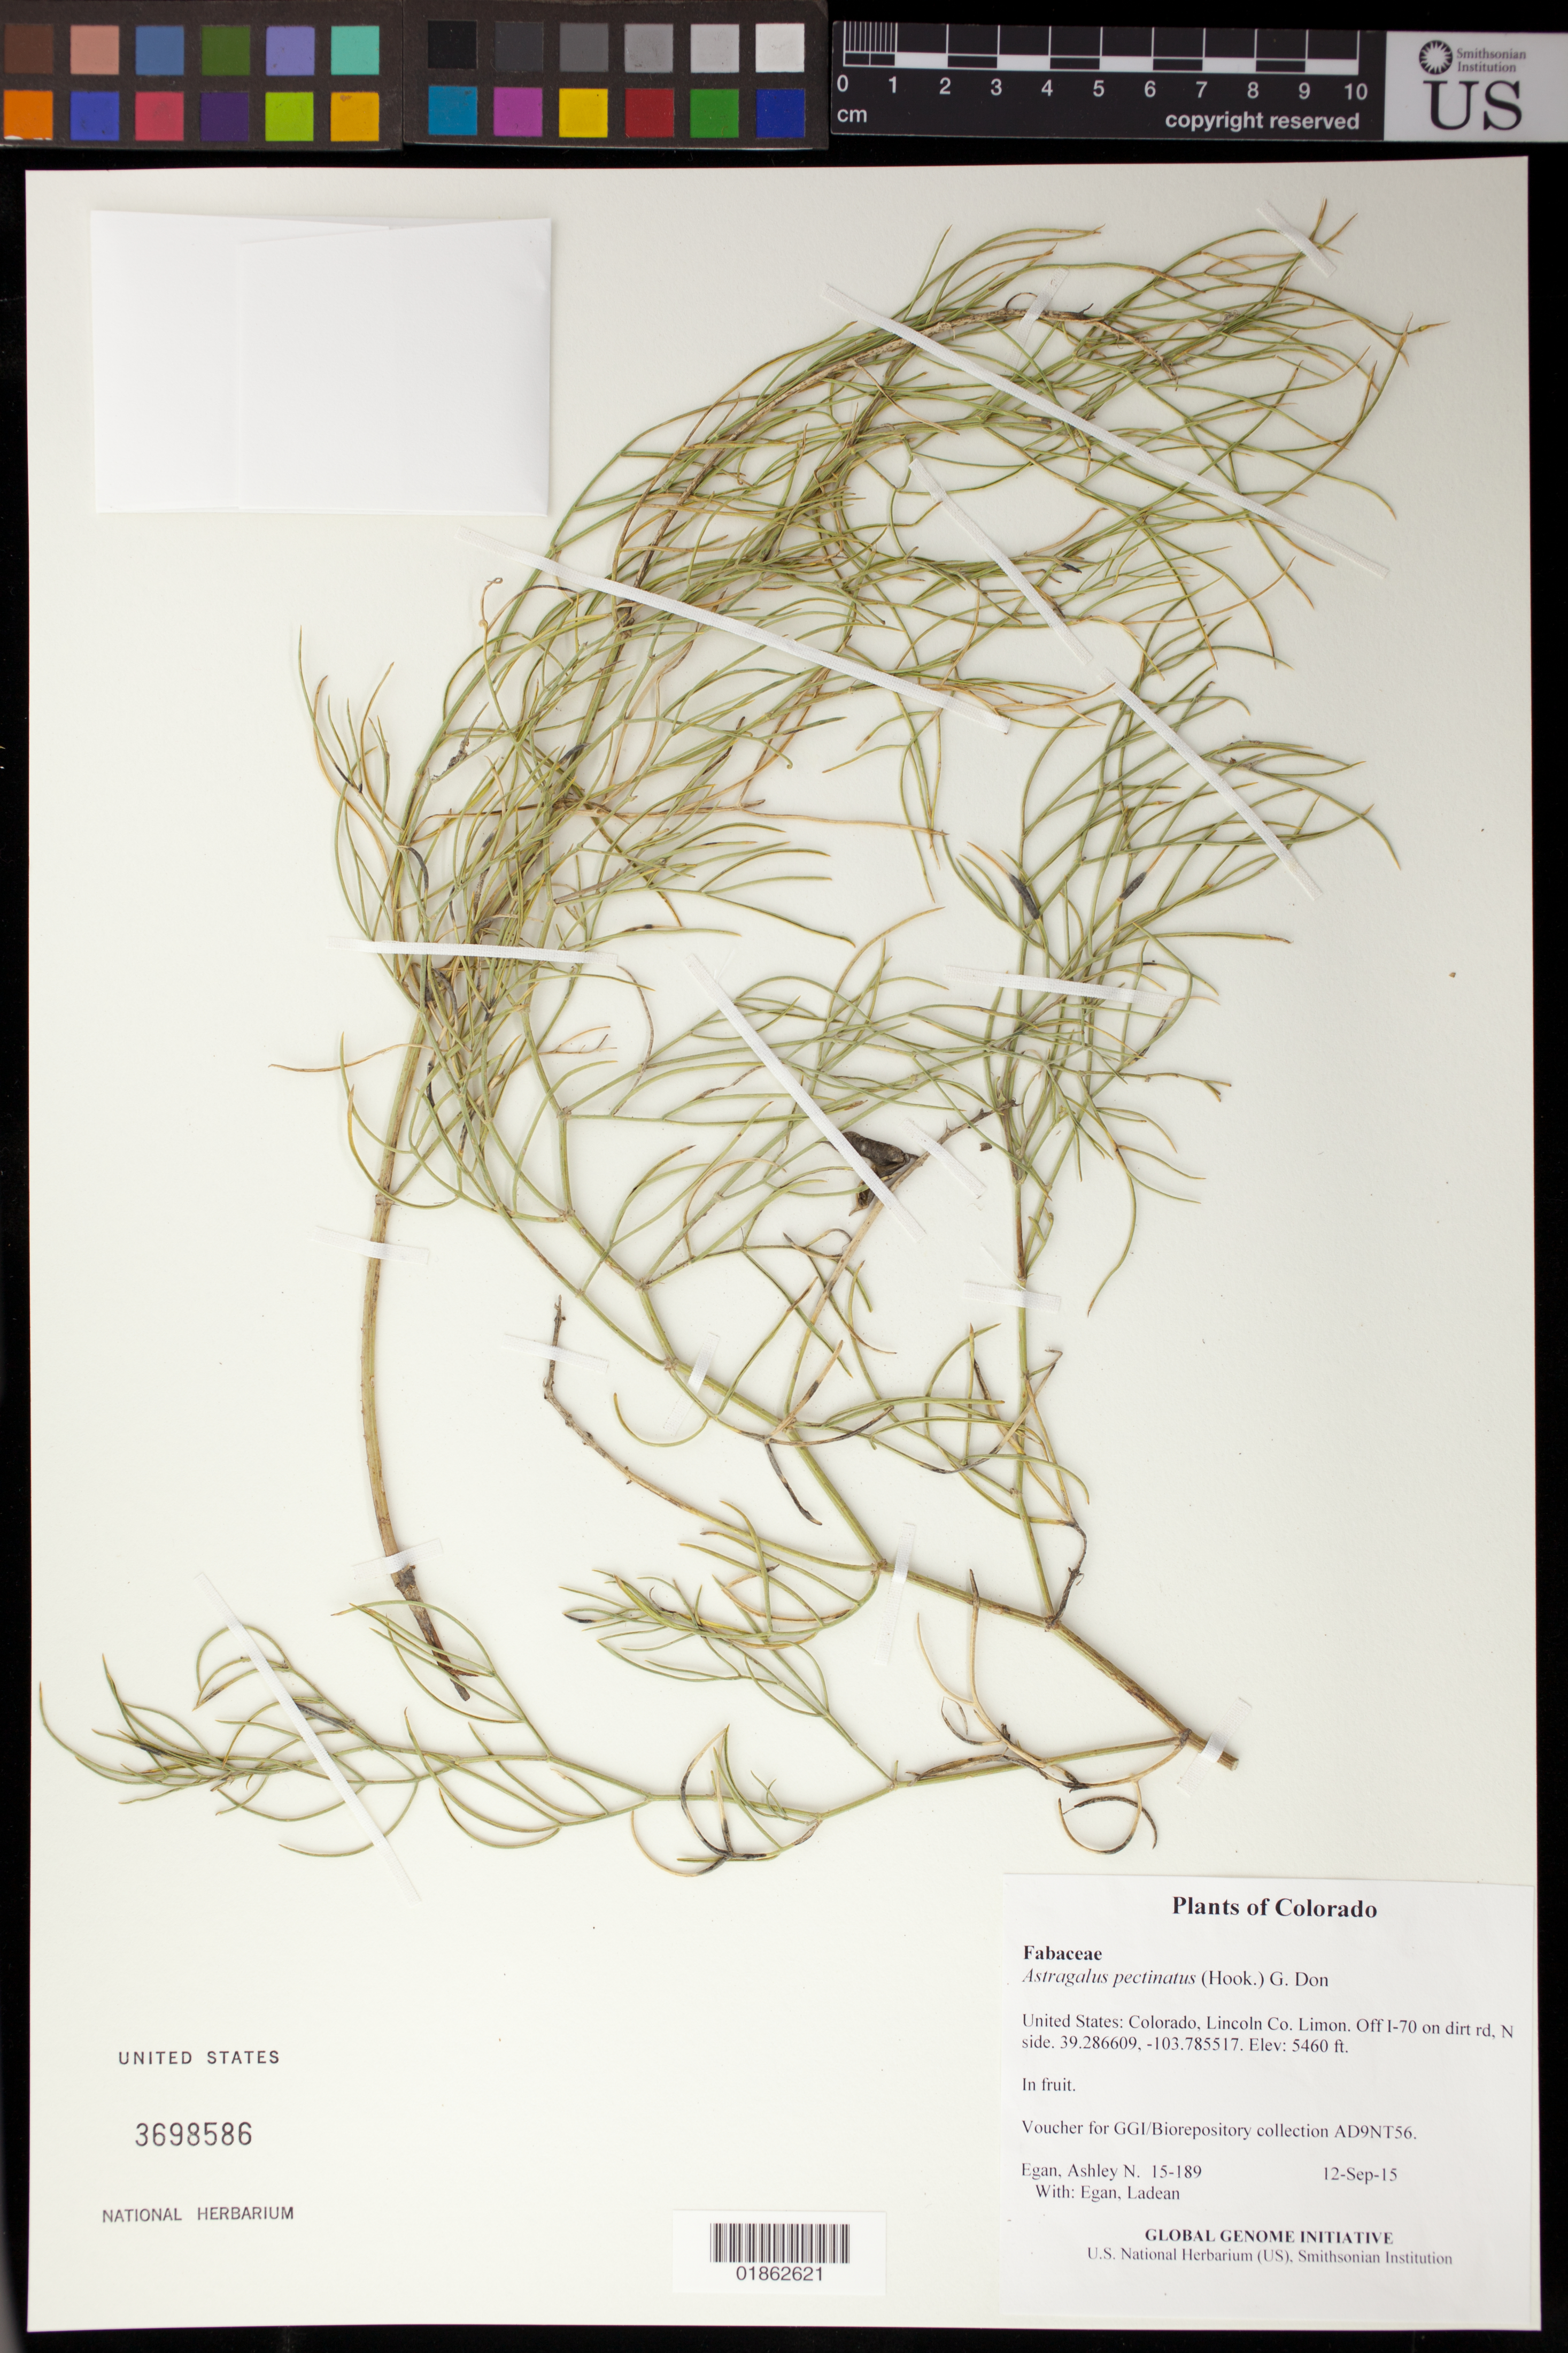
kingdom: Plantae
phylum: Tracheophyta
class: Magnoliopsida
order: Fabales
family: Fabaceae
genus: Astragalus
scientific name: Astragalus pectinatus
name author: (Hook.) G. Don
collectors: A. N. Egan & L. Egan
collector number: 15-189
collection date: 2015-09-12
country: United States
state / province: Colorado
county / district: Lincoln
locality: Limon. Off I-70 on dirt rd, N side.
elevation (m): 1664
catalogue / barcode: US 3698586